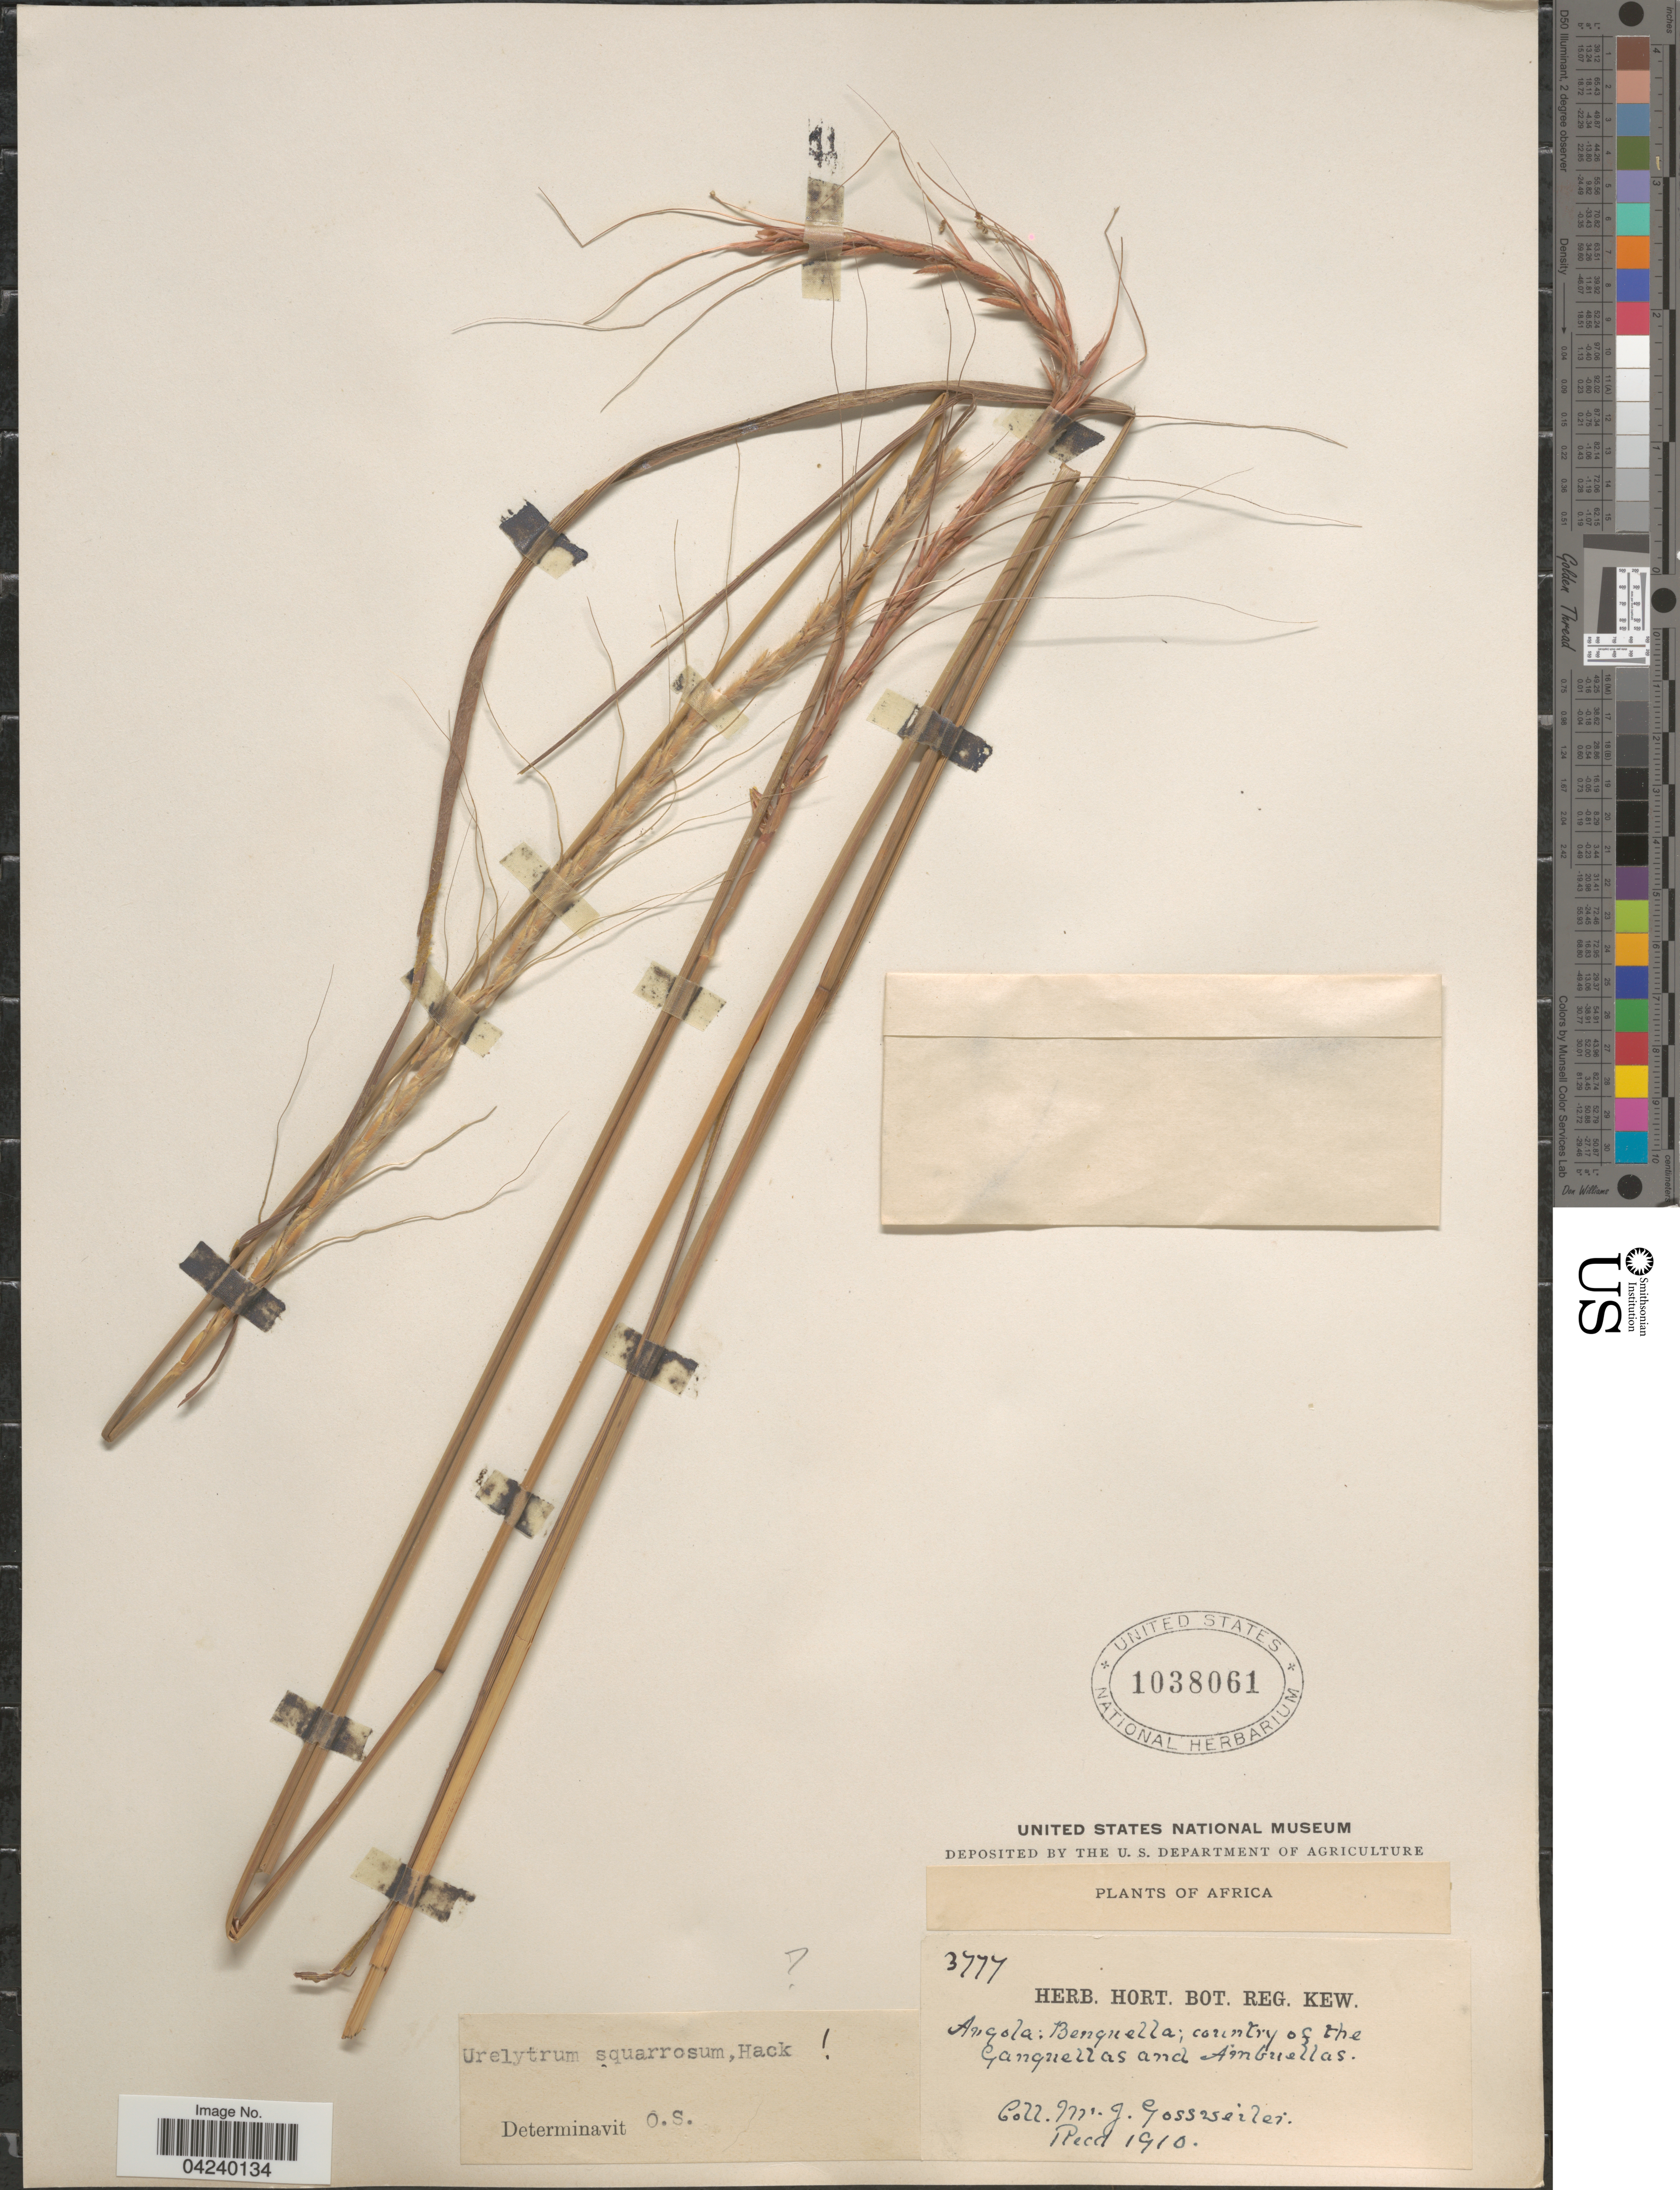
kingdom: Plantae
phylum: Tracheophyta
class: Liliopsida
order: Poales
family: Poaceae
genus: Urelytrum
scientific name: Urelytrum agropyroides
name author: (Hack.) Hack.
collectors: J. Gossweiler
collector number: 3777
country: Angola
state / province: Benguela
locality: Benguella: country of the Ganguellas and Ambuellas.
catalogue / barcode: US 1038061